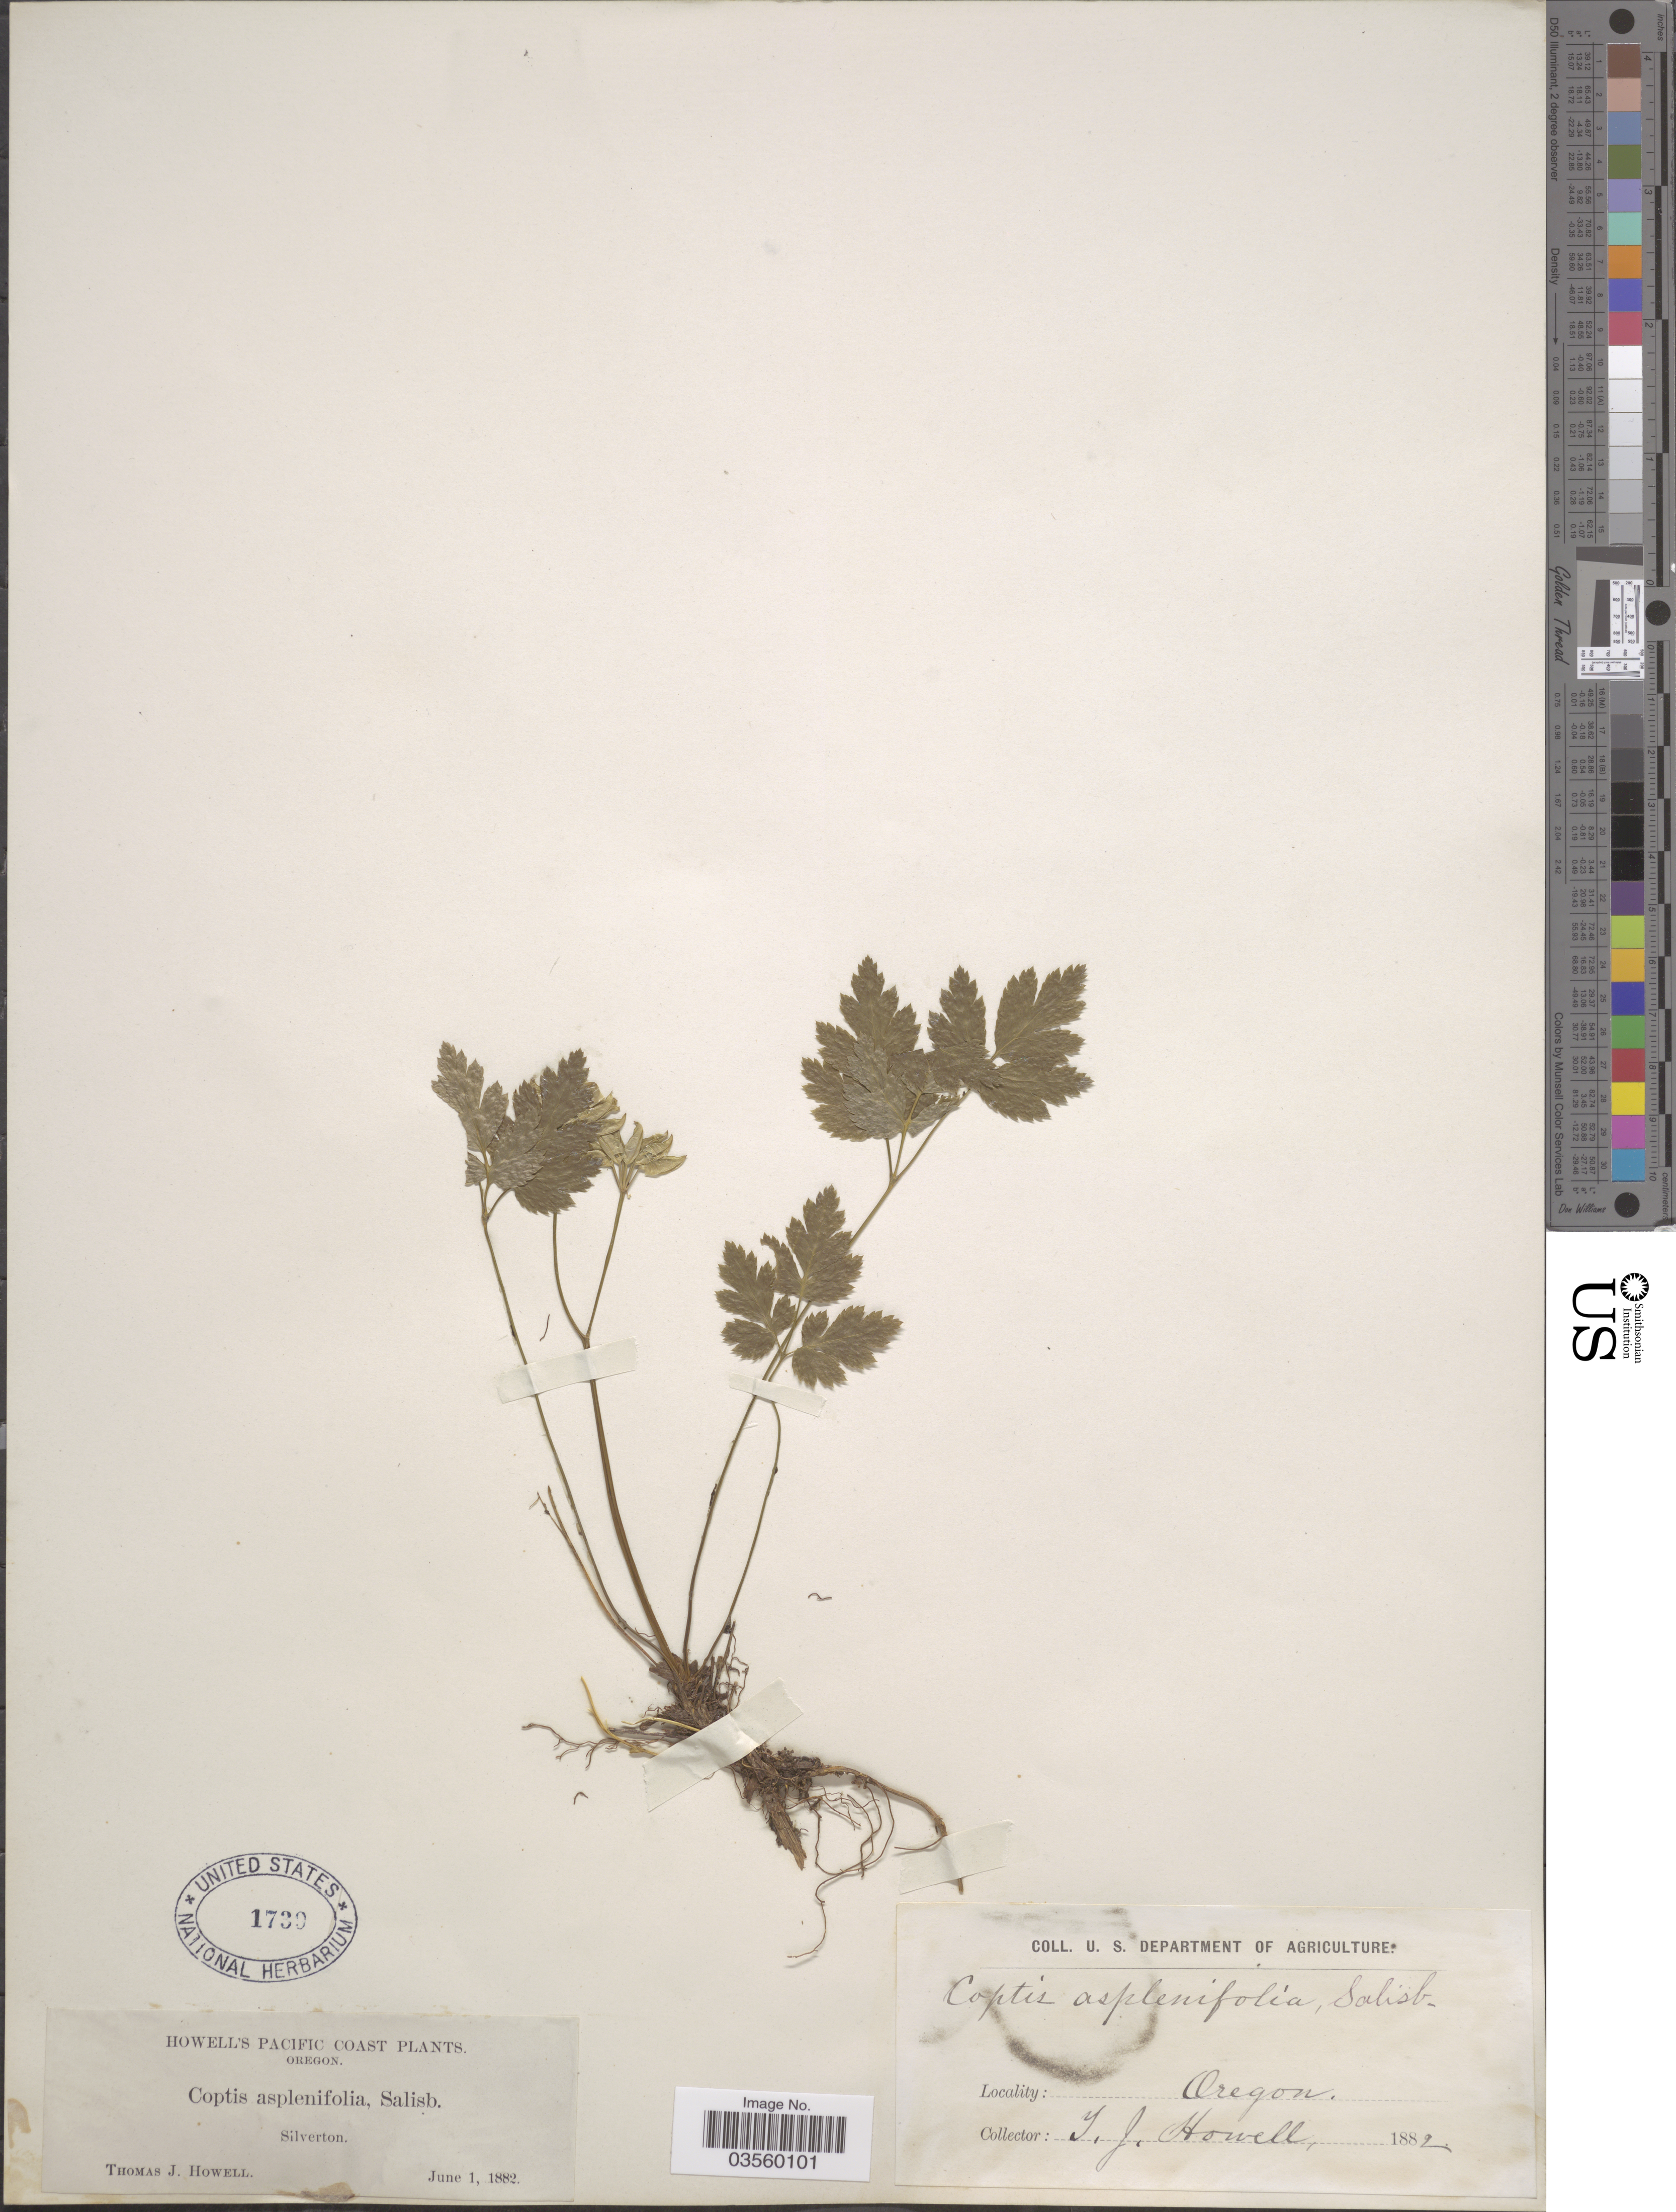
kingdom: Plantae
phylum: Tracheophyta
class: Magnoliopsida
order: Ranunculales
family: Ranunculaceae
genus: Coptis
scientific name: Coptis laciniata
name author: A. Gray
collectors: T. J. Howell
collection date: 1882-06-01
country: United States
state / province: Oregon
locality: Pacific Coast. Silverton.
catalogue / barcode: US 1730